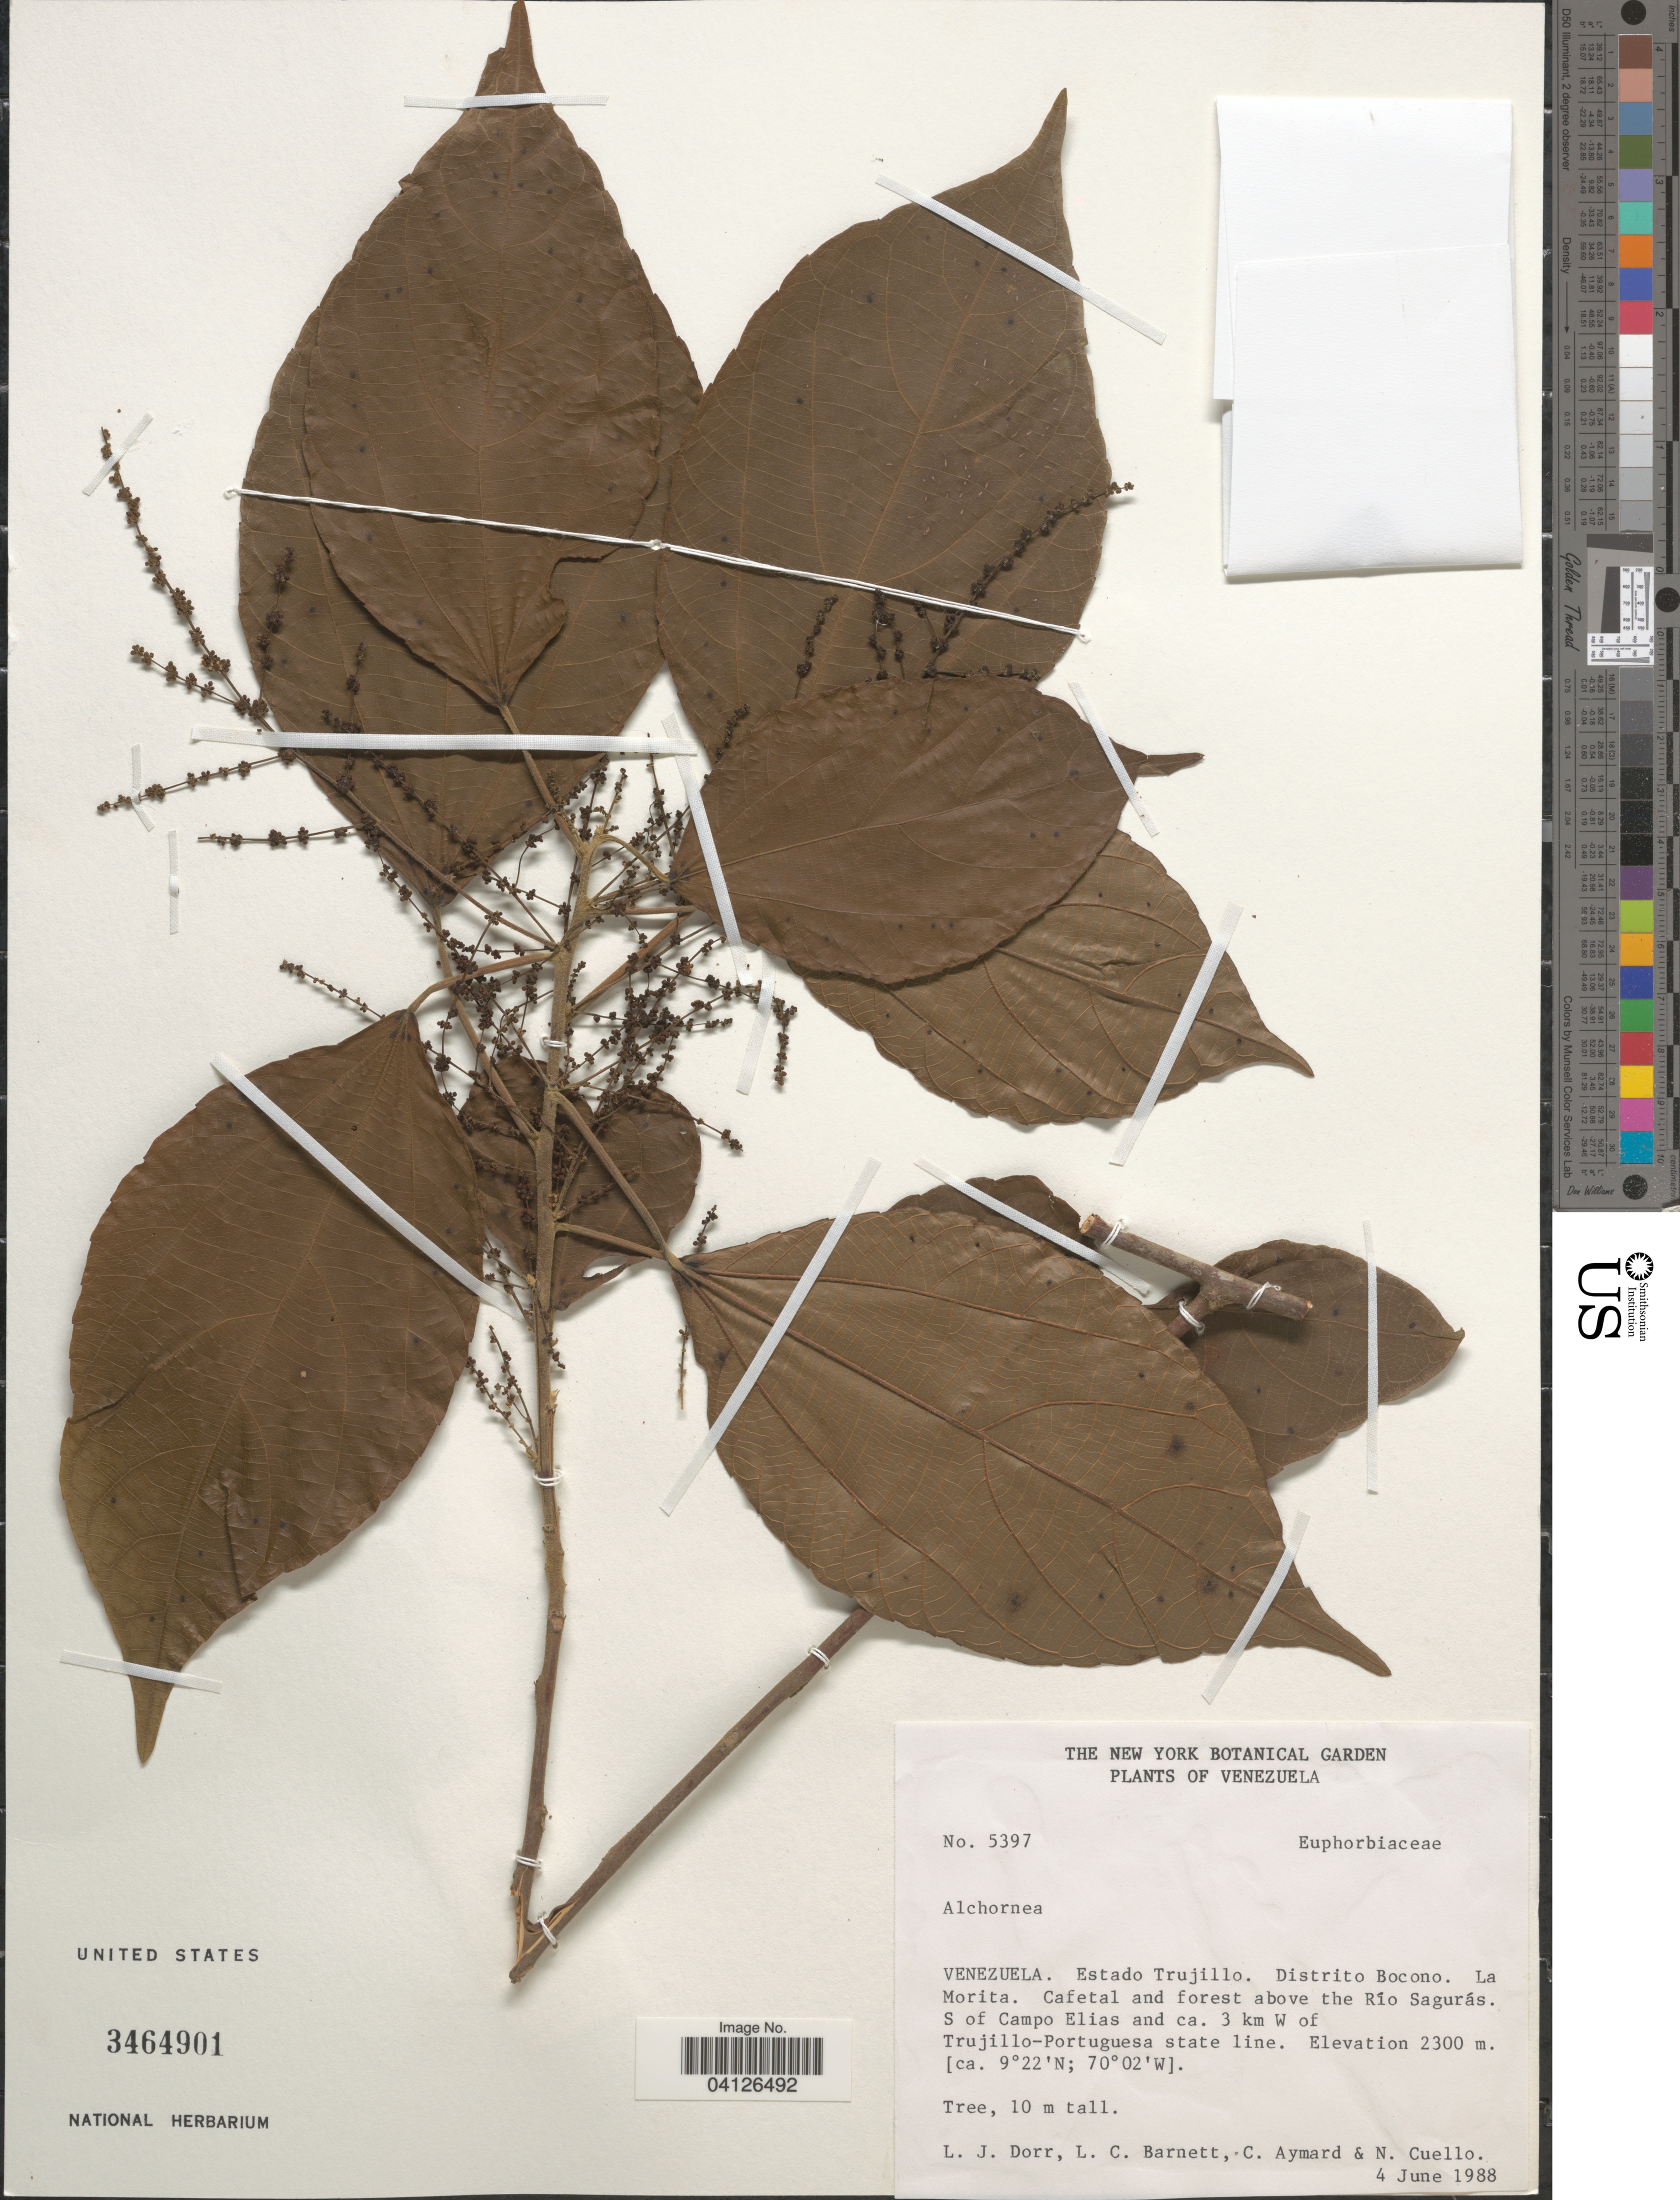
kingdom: Plantae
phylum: Tracheophyta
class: Magnoliopsida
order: Malpighiales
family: Euphorbiaceae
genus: Alchornea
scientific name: Alchornea sp.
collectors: L. J. Dorr, L. C. Barnett, G. A. Aymard & N. L. Cuello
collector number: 5397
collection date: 1988-06-04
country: Venezuela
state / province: Trujillo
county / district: Boconó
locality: La Morita. Cafetal and forest above the Río Sagurás. S of Campo Elias and ca. 3 km W of Trujillo-Portuguesa state line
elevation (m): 2300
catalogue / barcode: US 3464901